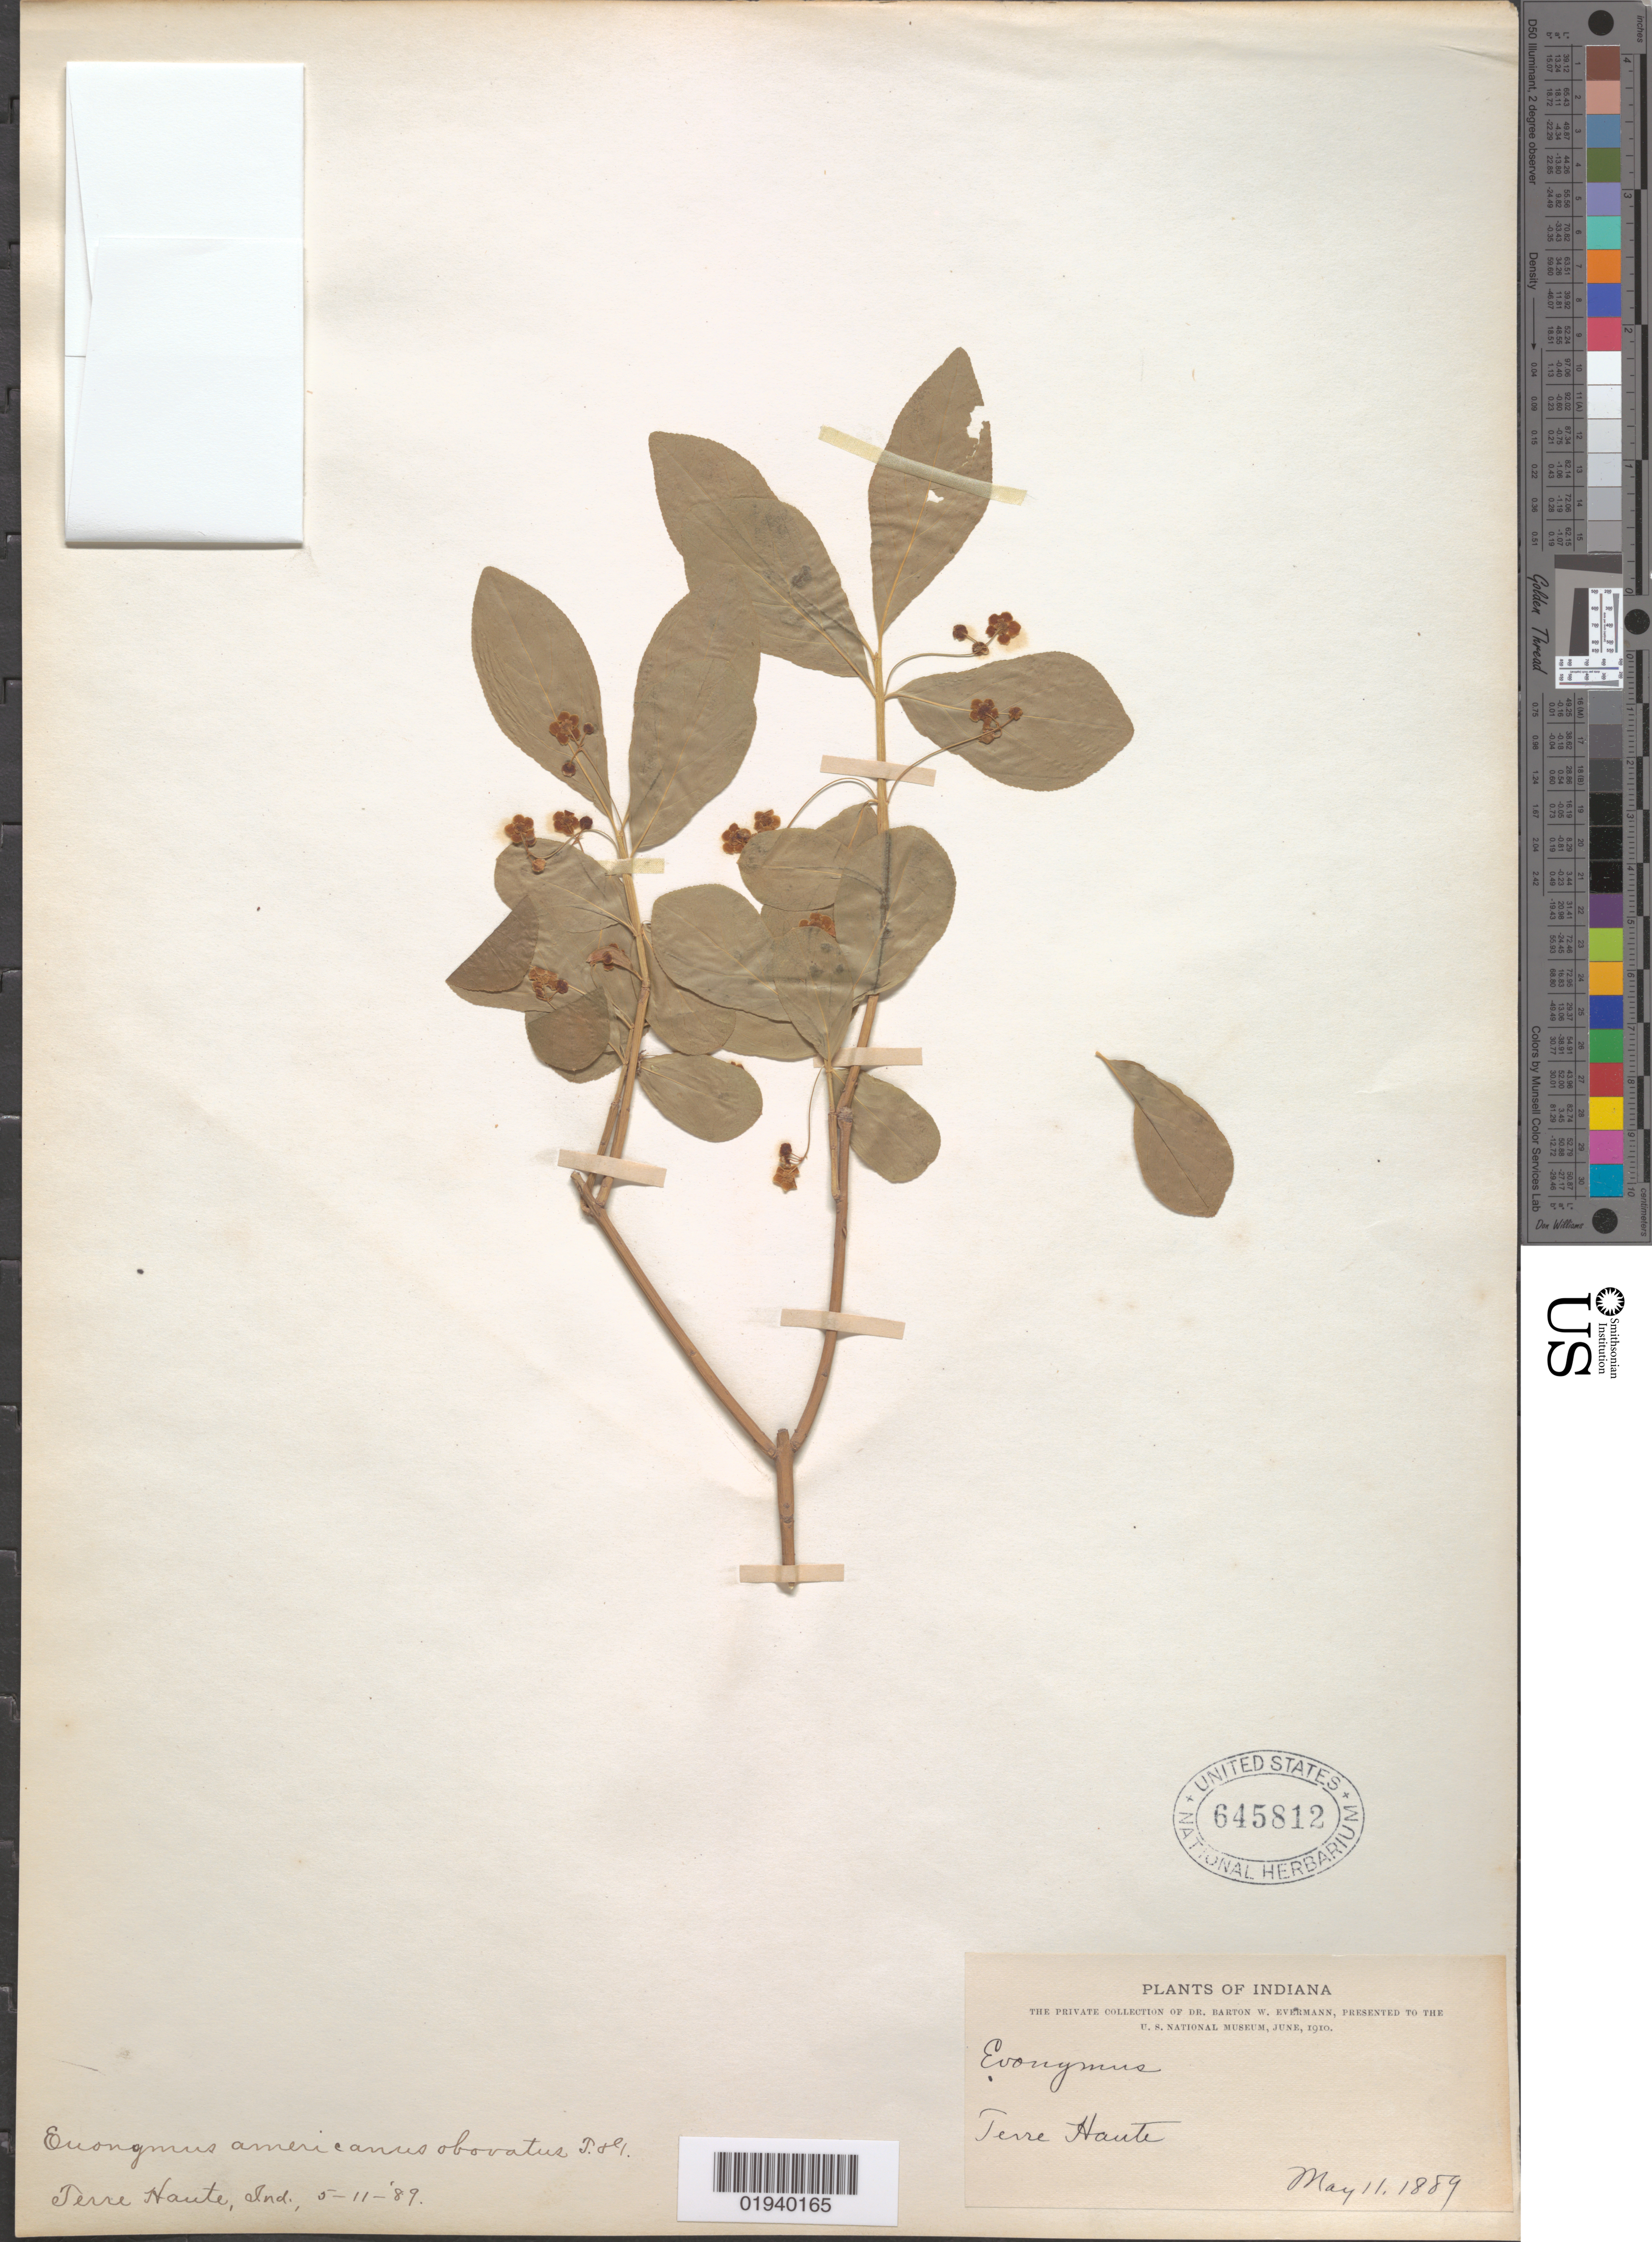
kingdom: Plantae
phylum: Tracheophyta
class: Magnoliopsida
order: Celastrales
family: Celastraceae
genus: Euonymus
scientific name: Euonymus americanus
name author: L.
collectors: B. W. Evermann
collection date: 1889-05-11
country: United States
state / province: Indiana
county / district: Vigo County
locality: Terre Haute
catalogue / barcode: US 645812